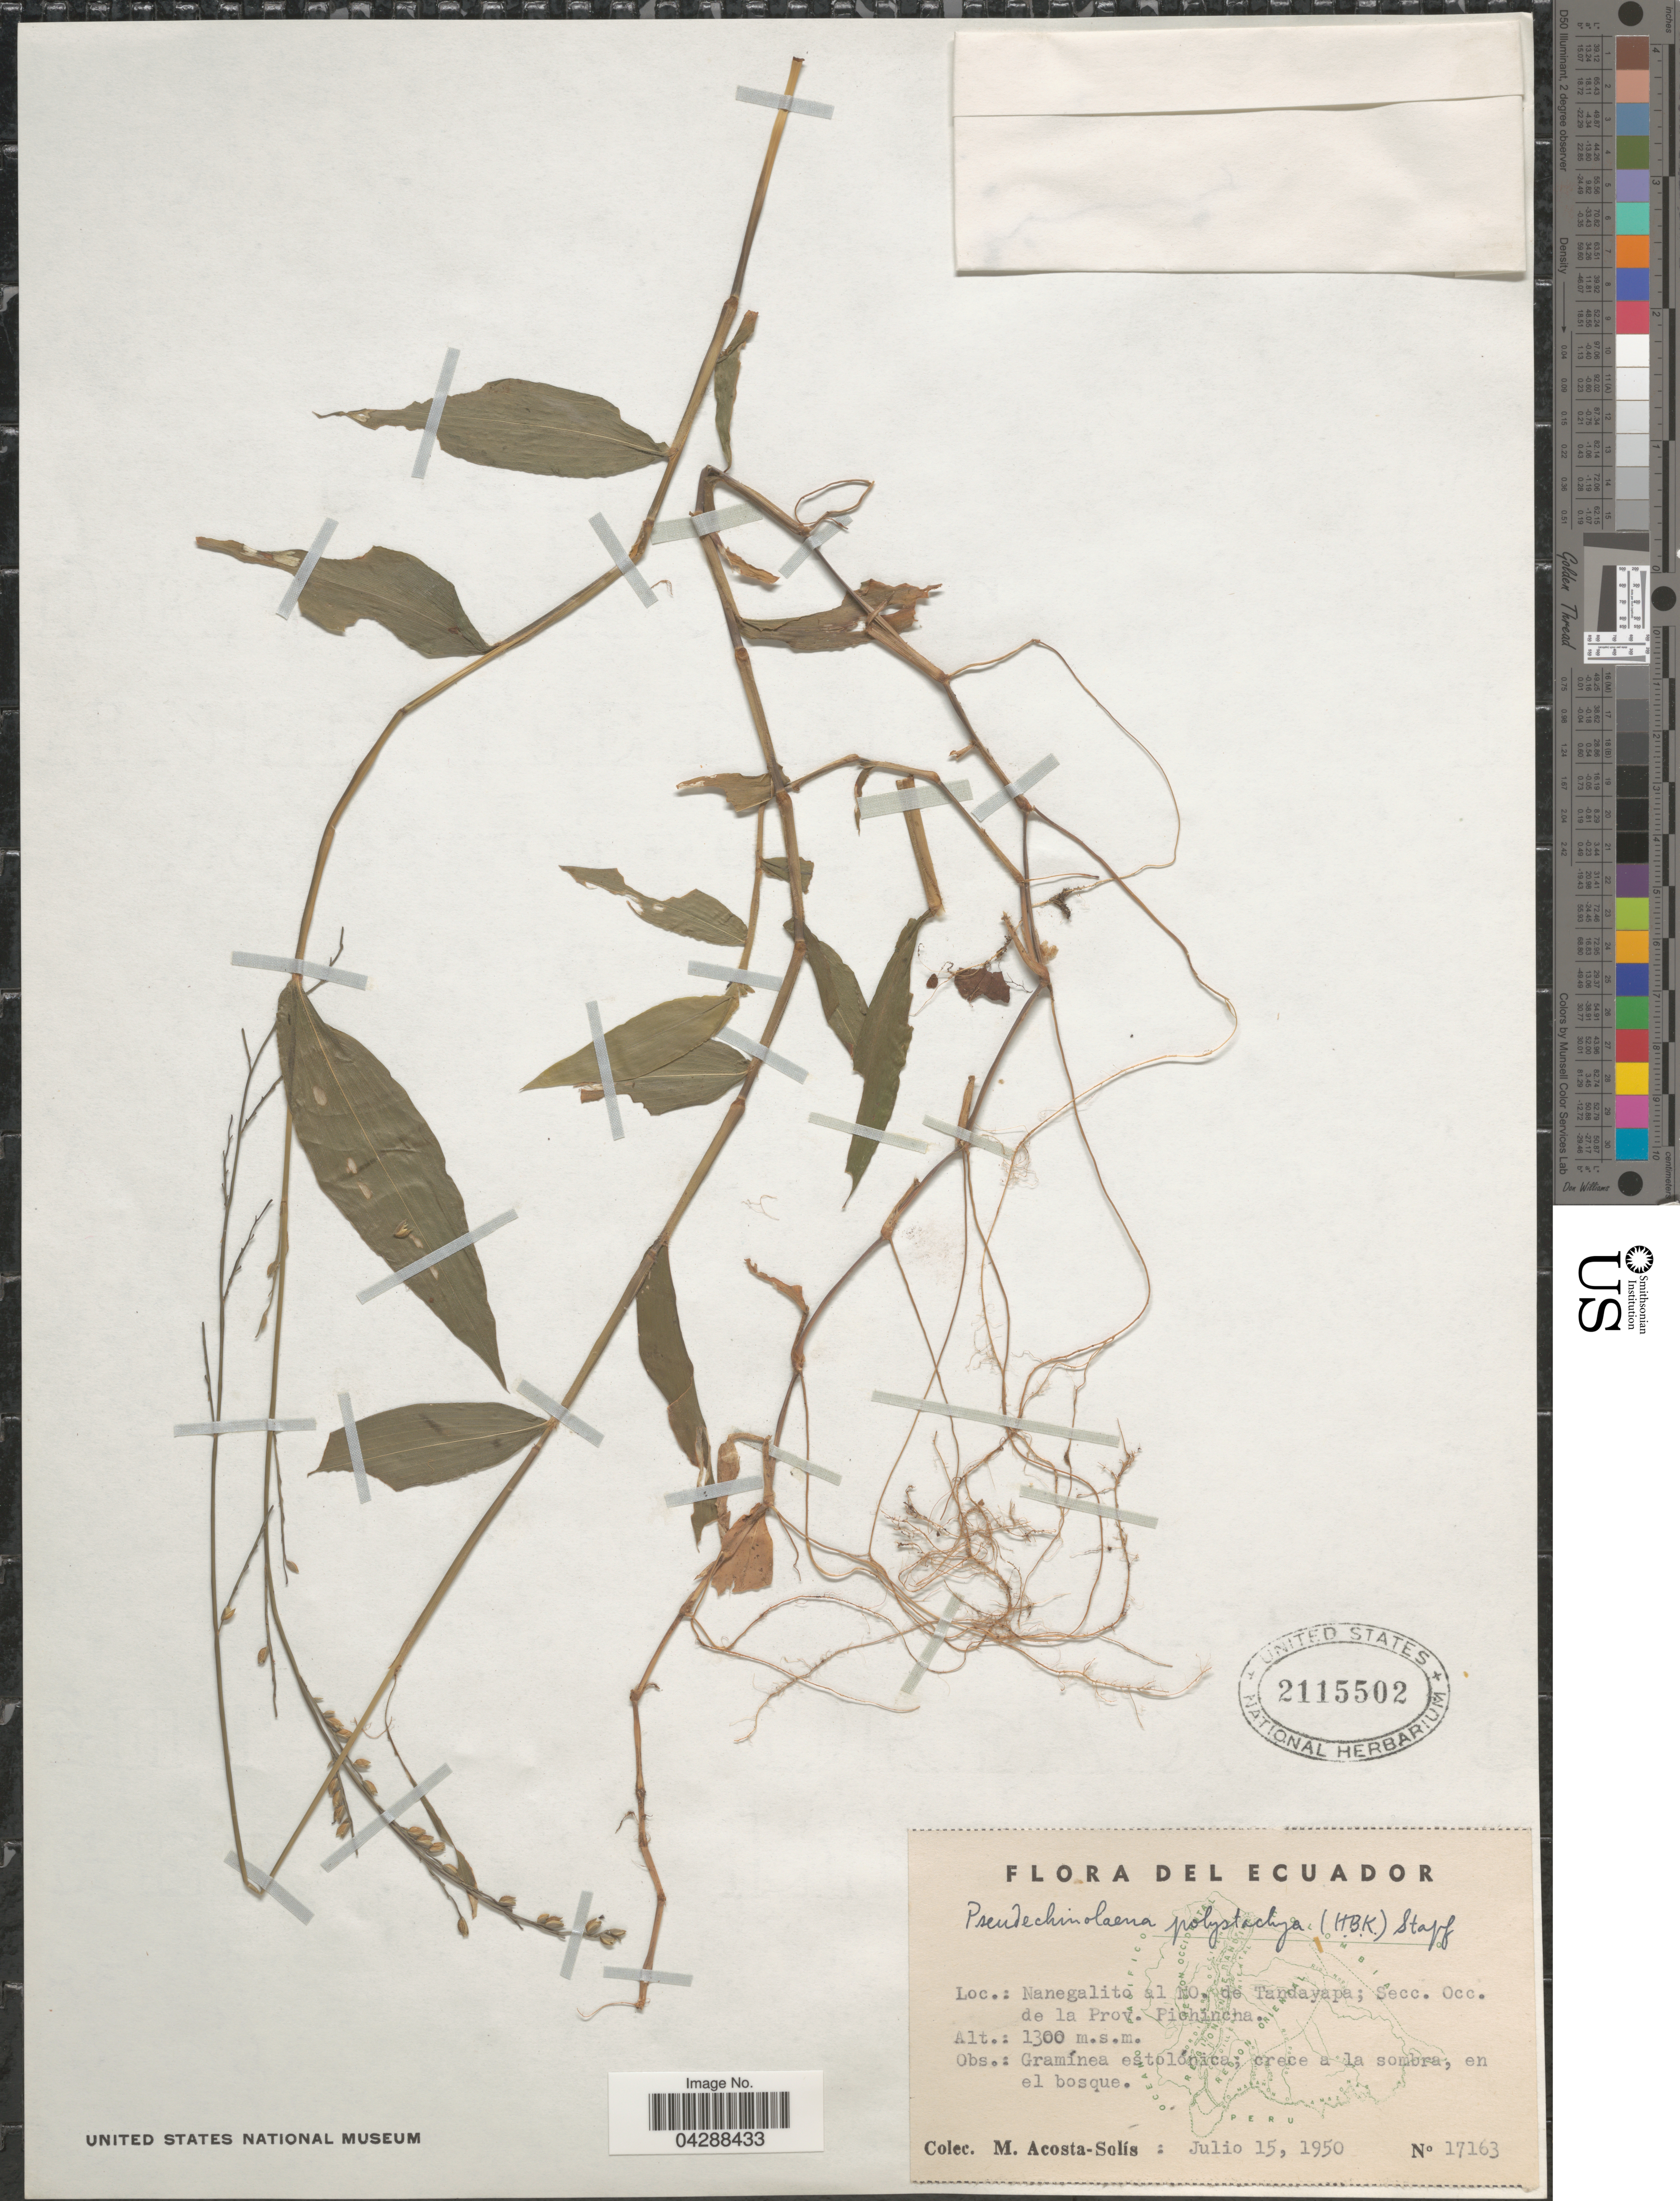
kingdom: Plantae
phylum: Tracheophyta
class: Liliopsida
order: Poales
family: Poaceae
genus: Pseudechinolaena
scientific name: Pseudechinolaena polystachya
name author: (Kunth) Stapf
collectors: M. Acosta Solis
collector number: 17163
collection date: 1950-07-15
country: Ecuador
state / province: Pichincha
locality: Nanegalito al NO. de Tandayapa; Secc. Occ. de la Prov. Pichincha.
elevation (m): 1300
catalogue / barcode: US 2115502